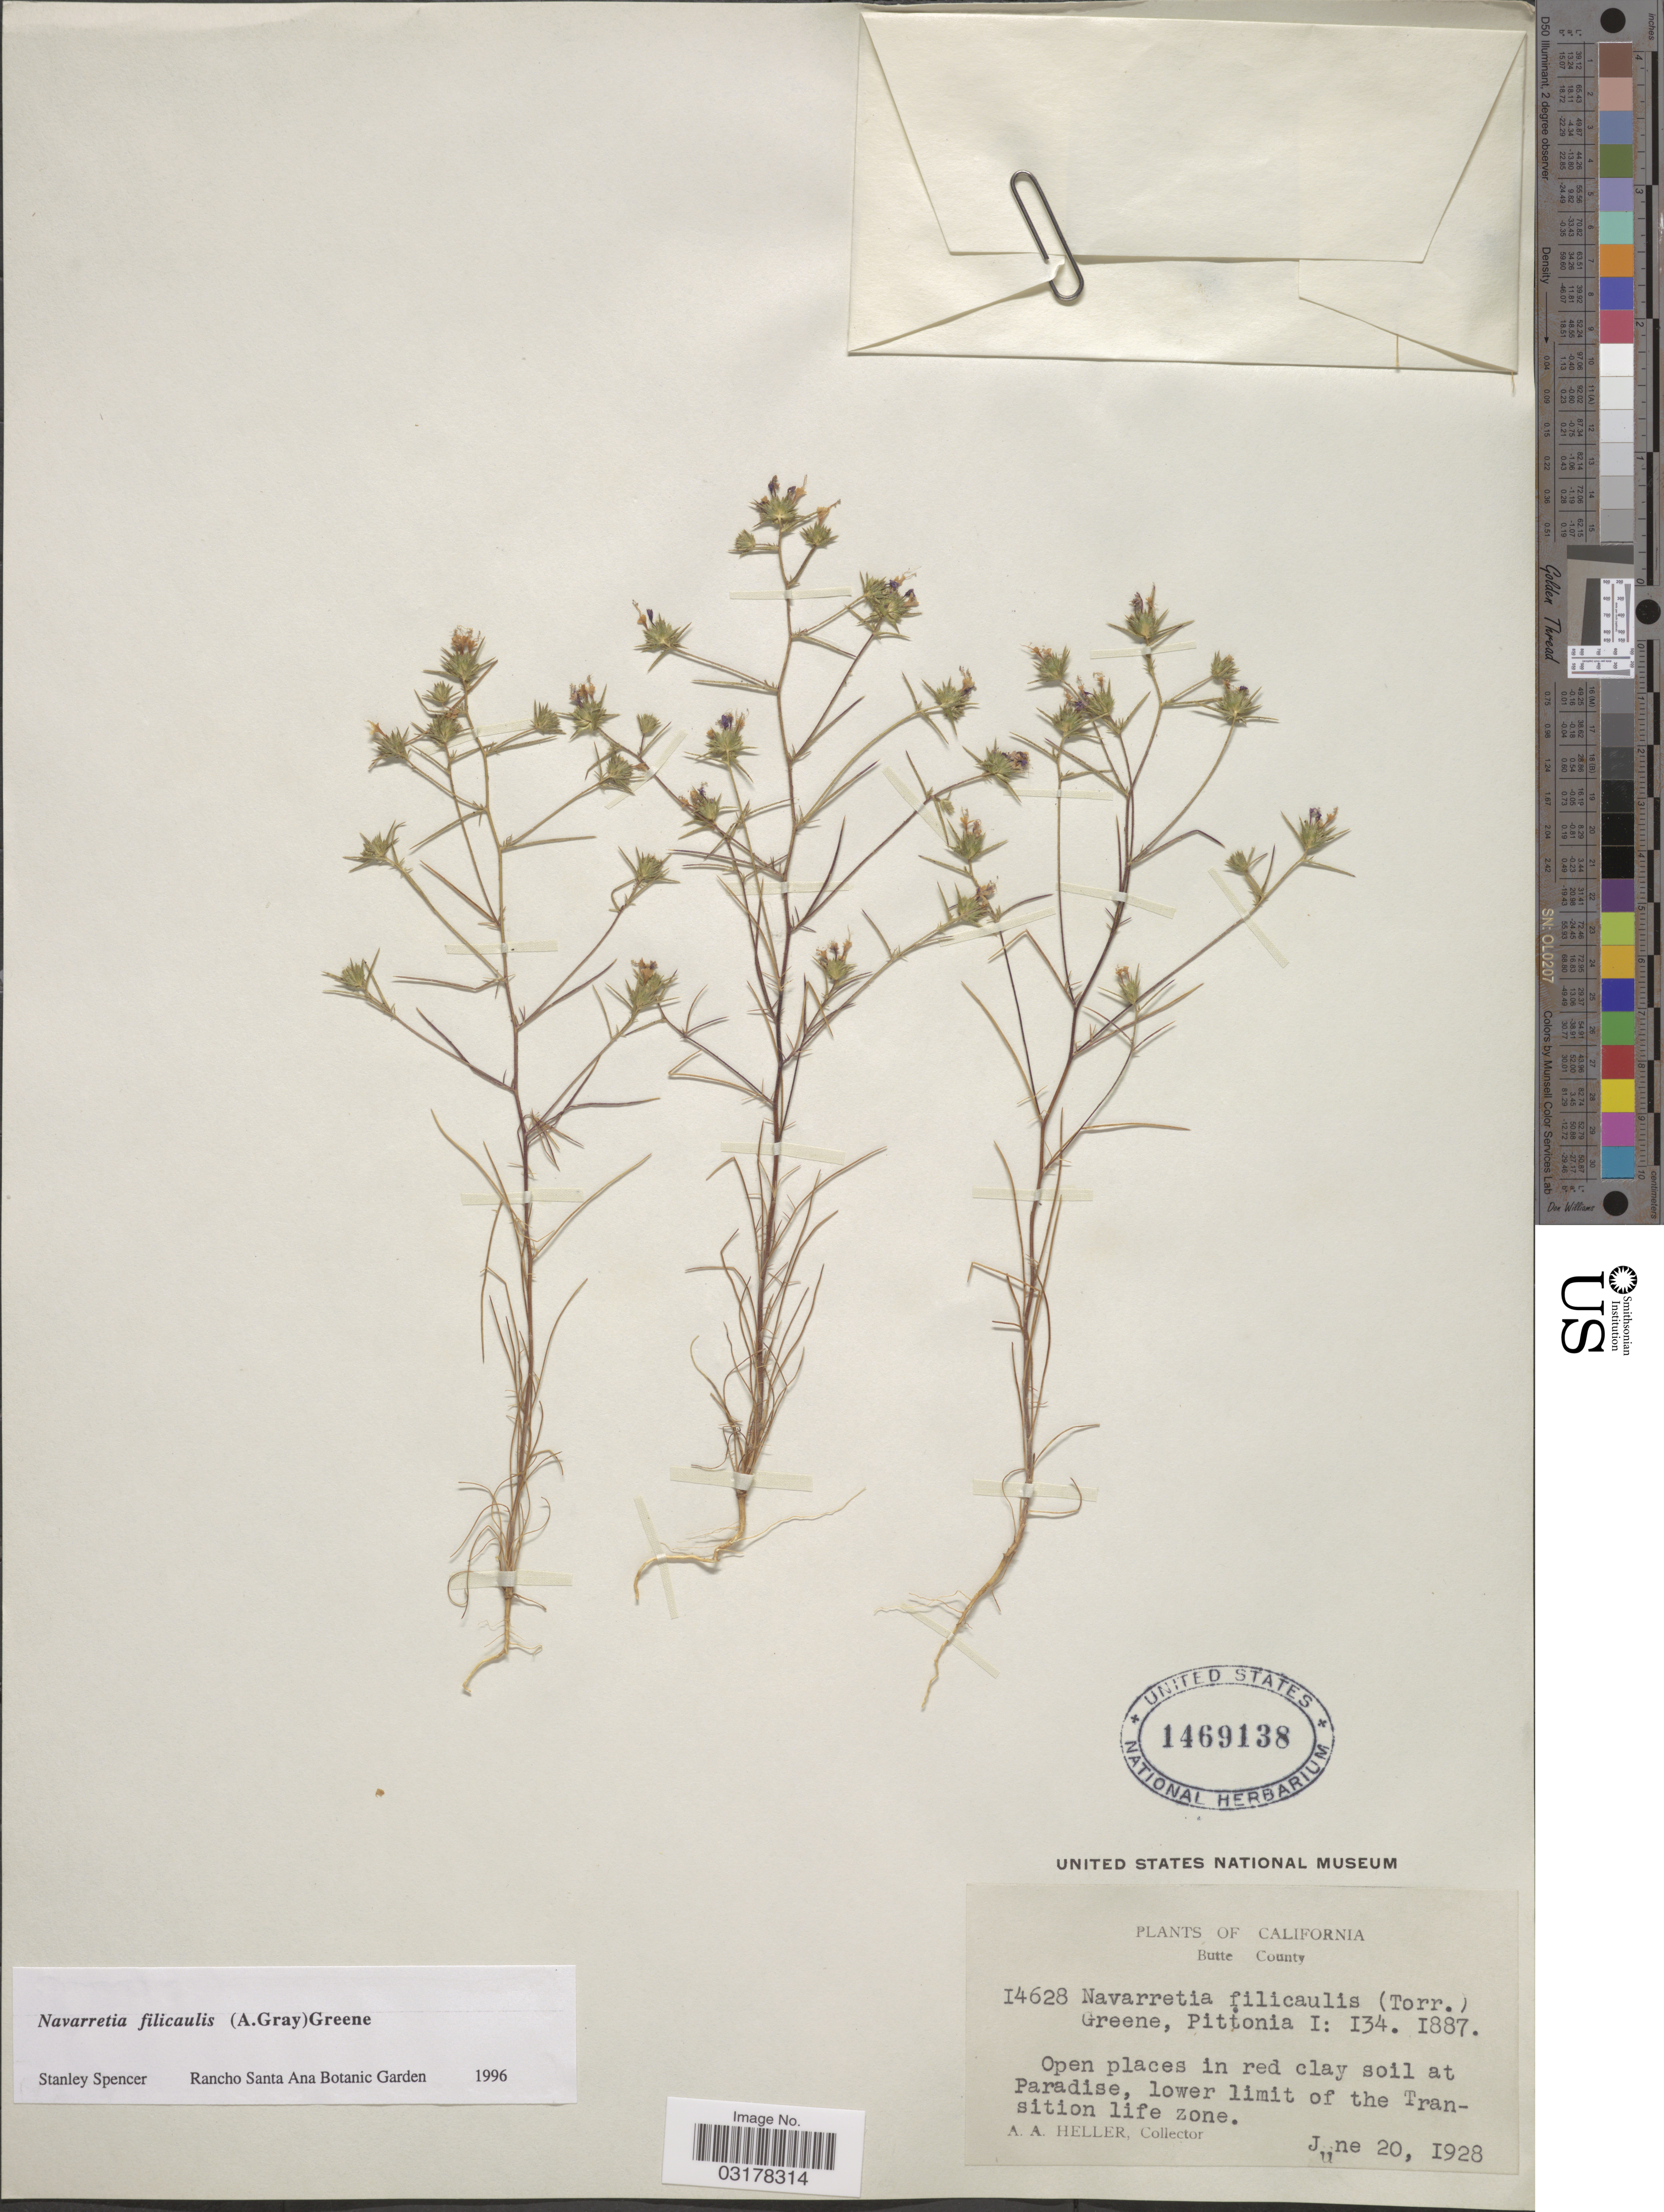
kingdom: Plantae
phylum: Tracheophyta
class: Magnoliopsida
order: Ericales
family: Polemoniaceae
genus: Navarretia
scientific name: Navarretia filicaulis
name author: (Torr. ex A. Gray) S.W. Greene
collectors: A. A. Heller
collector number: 14628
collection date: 1928-06-20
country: United States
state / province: California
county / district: Butte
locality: Butte County. At Paradise, lower limit of the Transition life zone.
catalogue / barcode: US 1469138